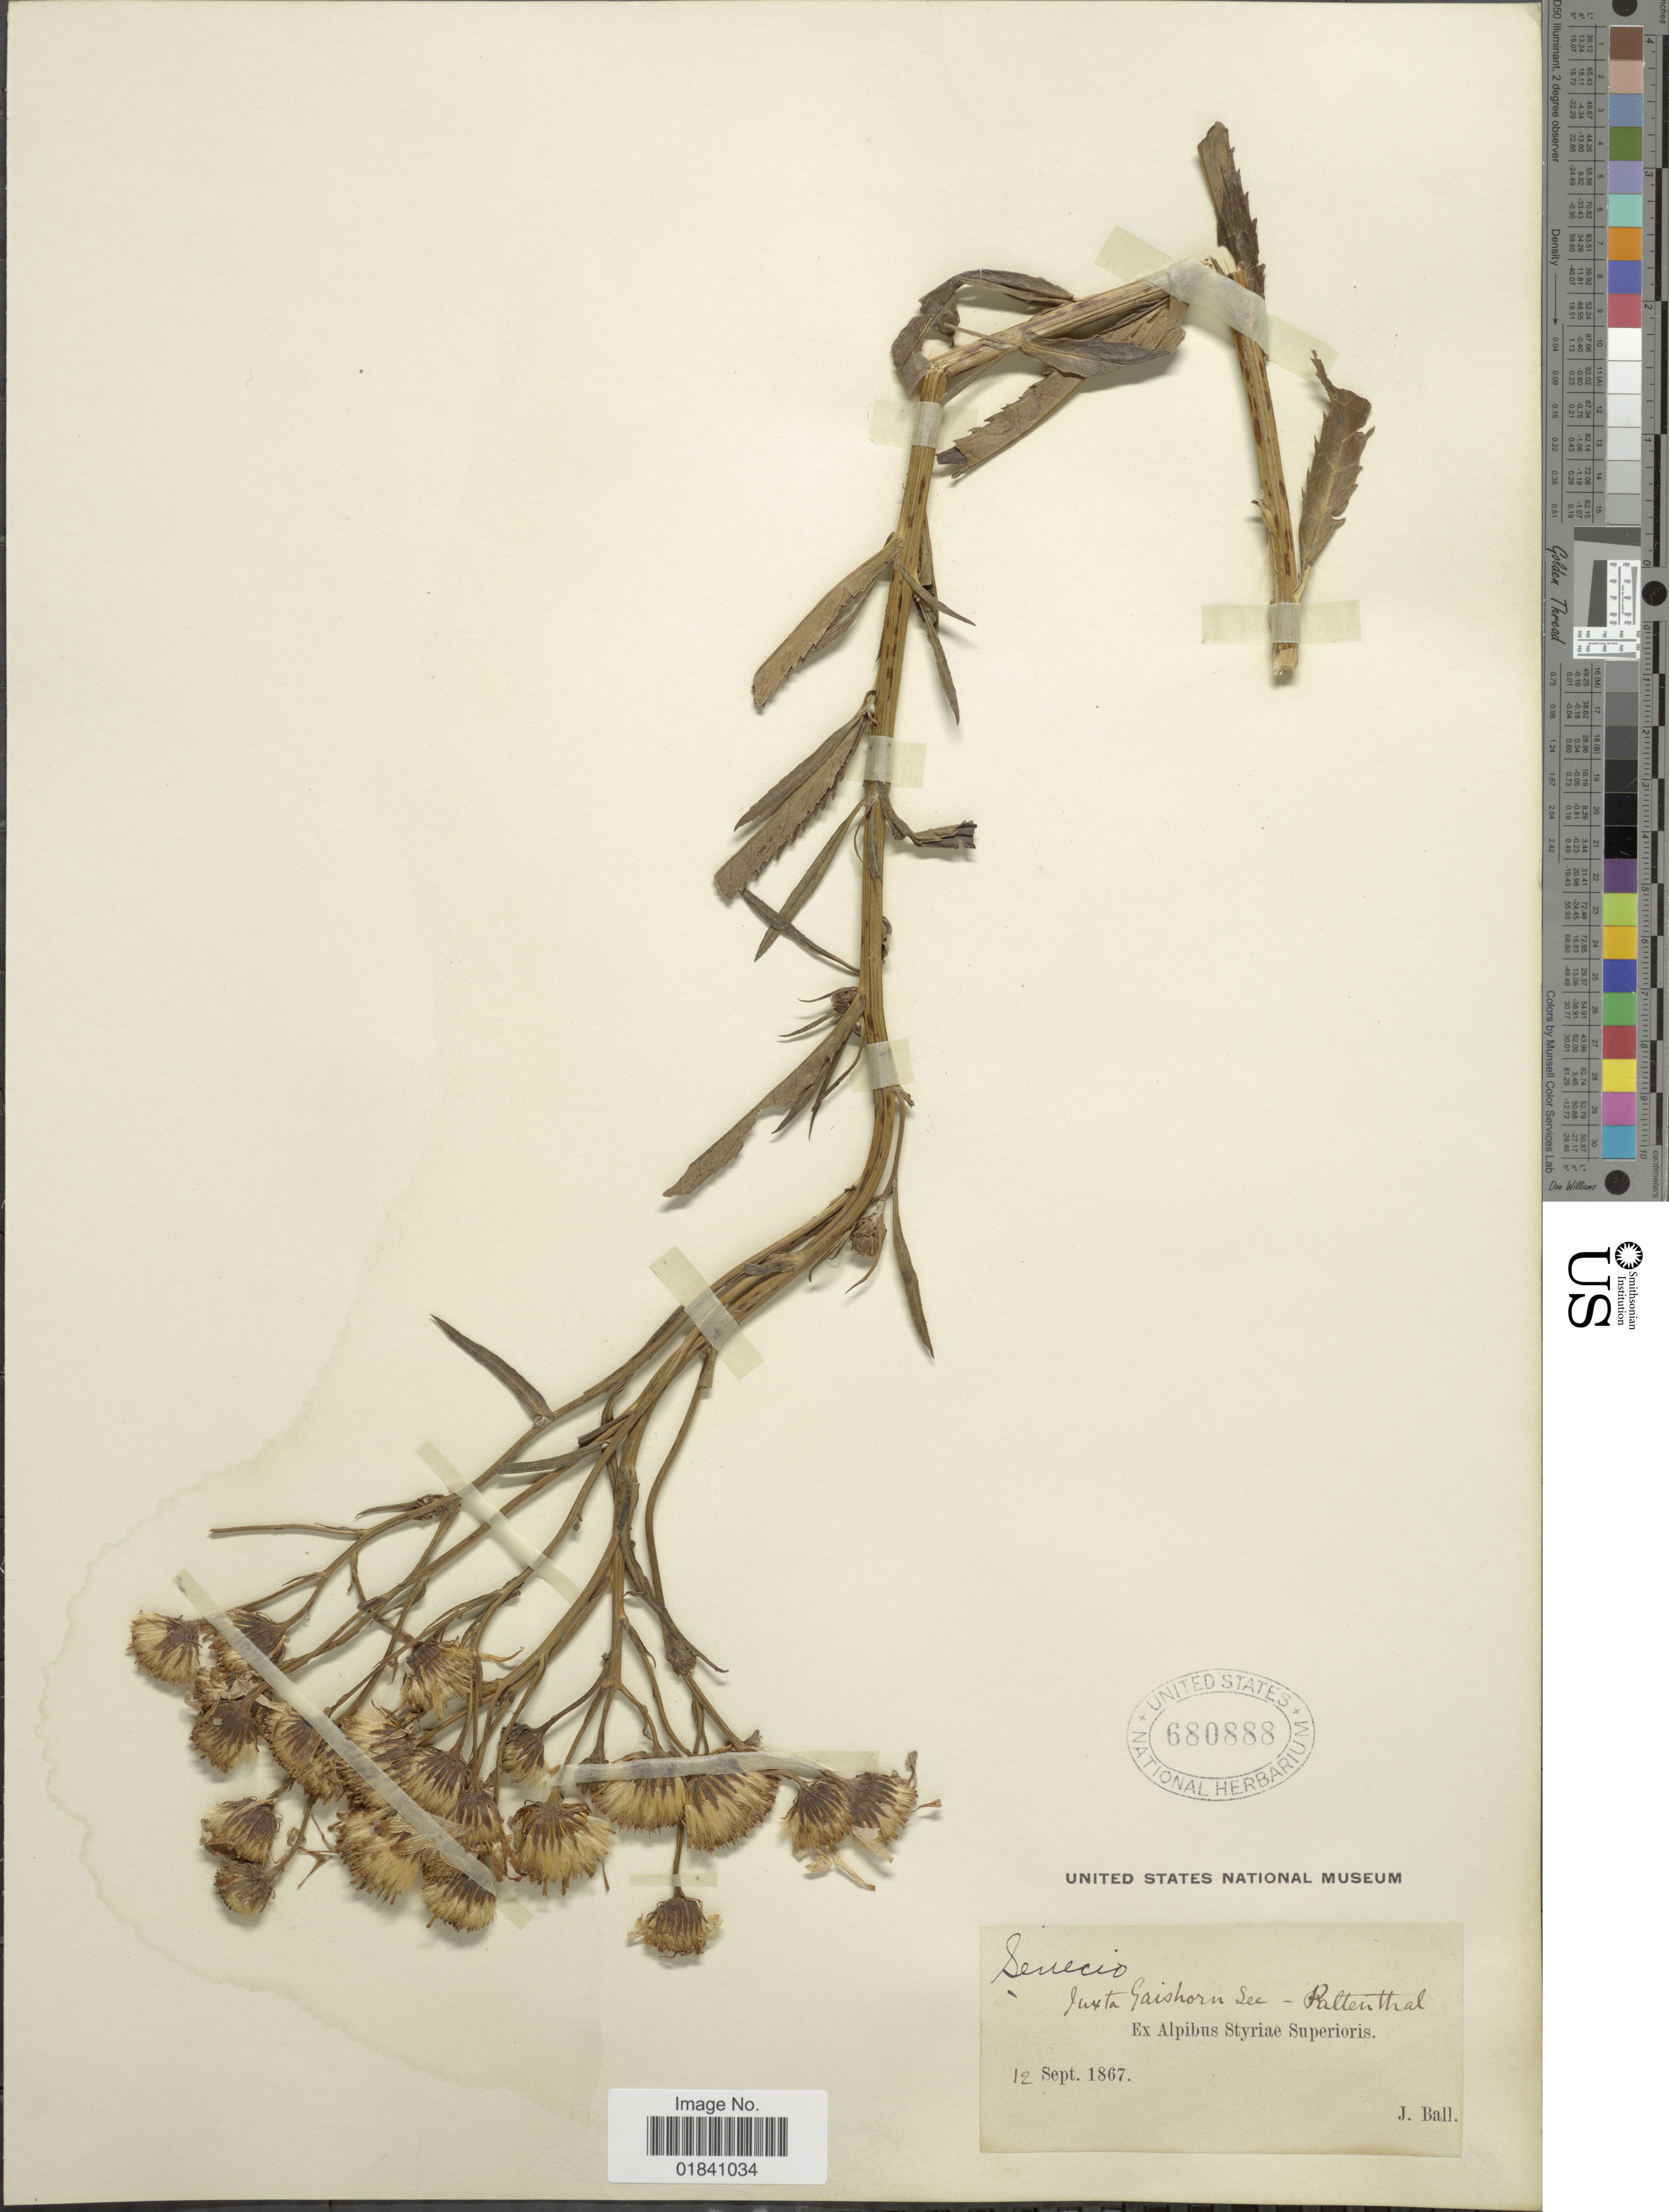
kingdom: Plantae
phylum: Tracheophyta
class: Magnoliopsida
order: Asterales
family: Asteraceae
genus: Senecio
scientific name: Senecio sp.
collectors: J. Ball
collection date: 1867-09-12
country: Austria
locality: Juxta Gaishorn Sec - Pattenthal. Ex Alpibus Styriae Superioris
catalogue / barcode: US 680888